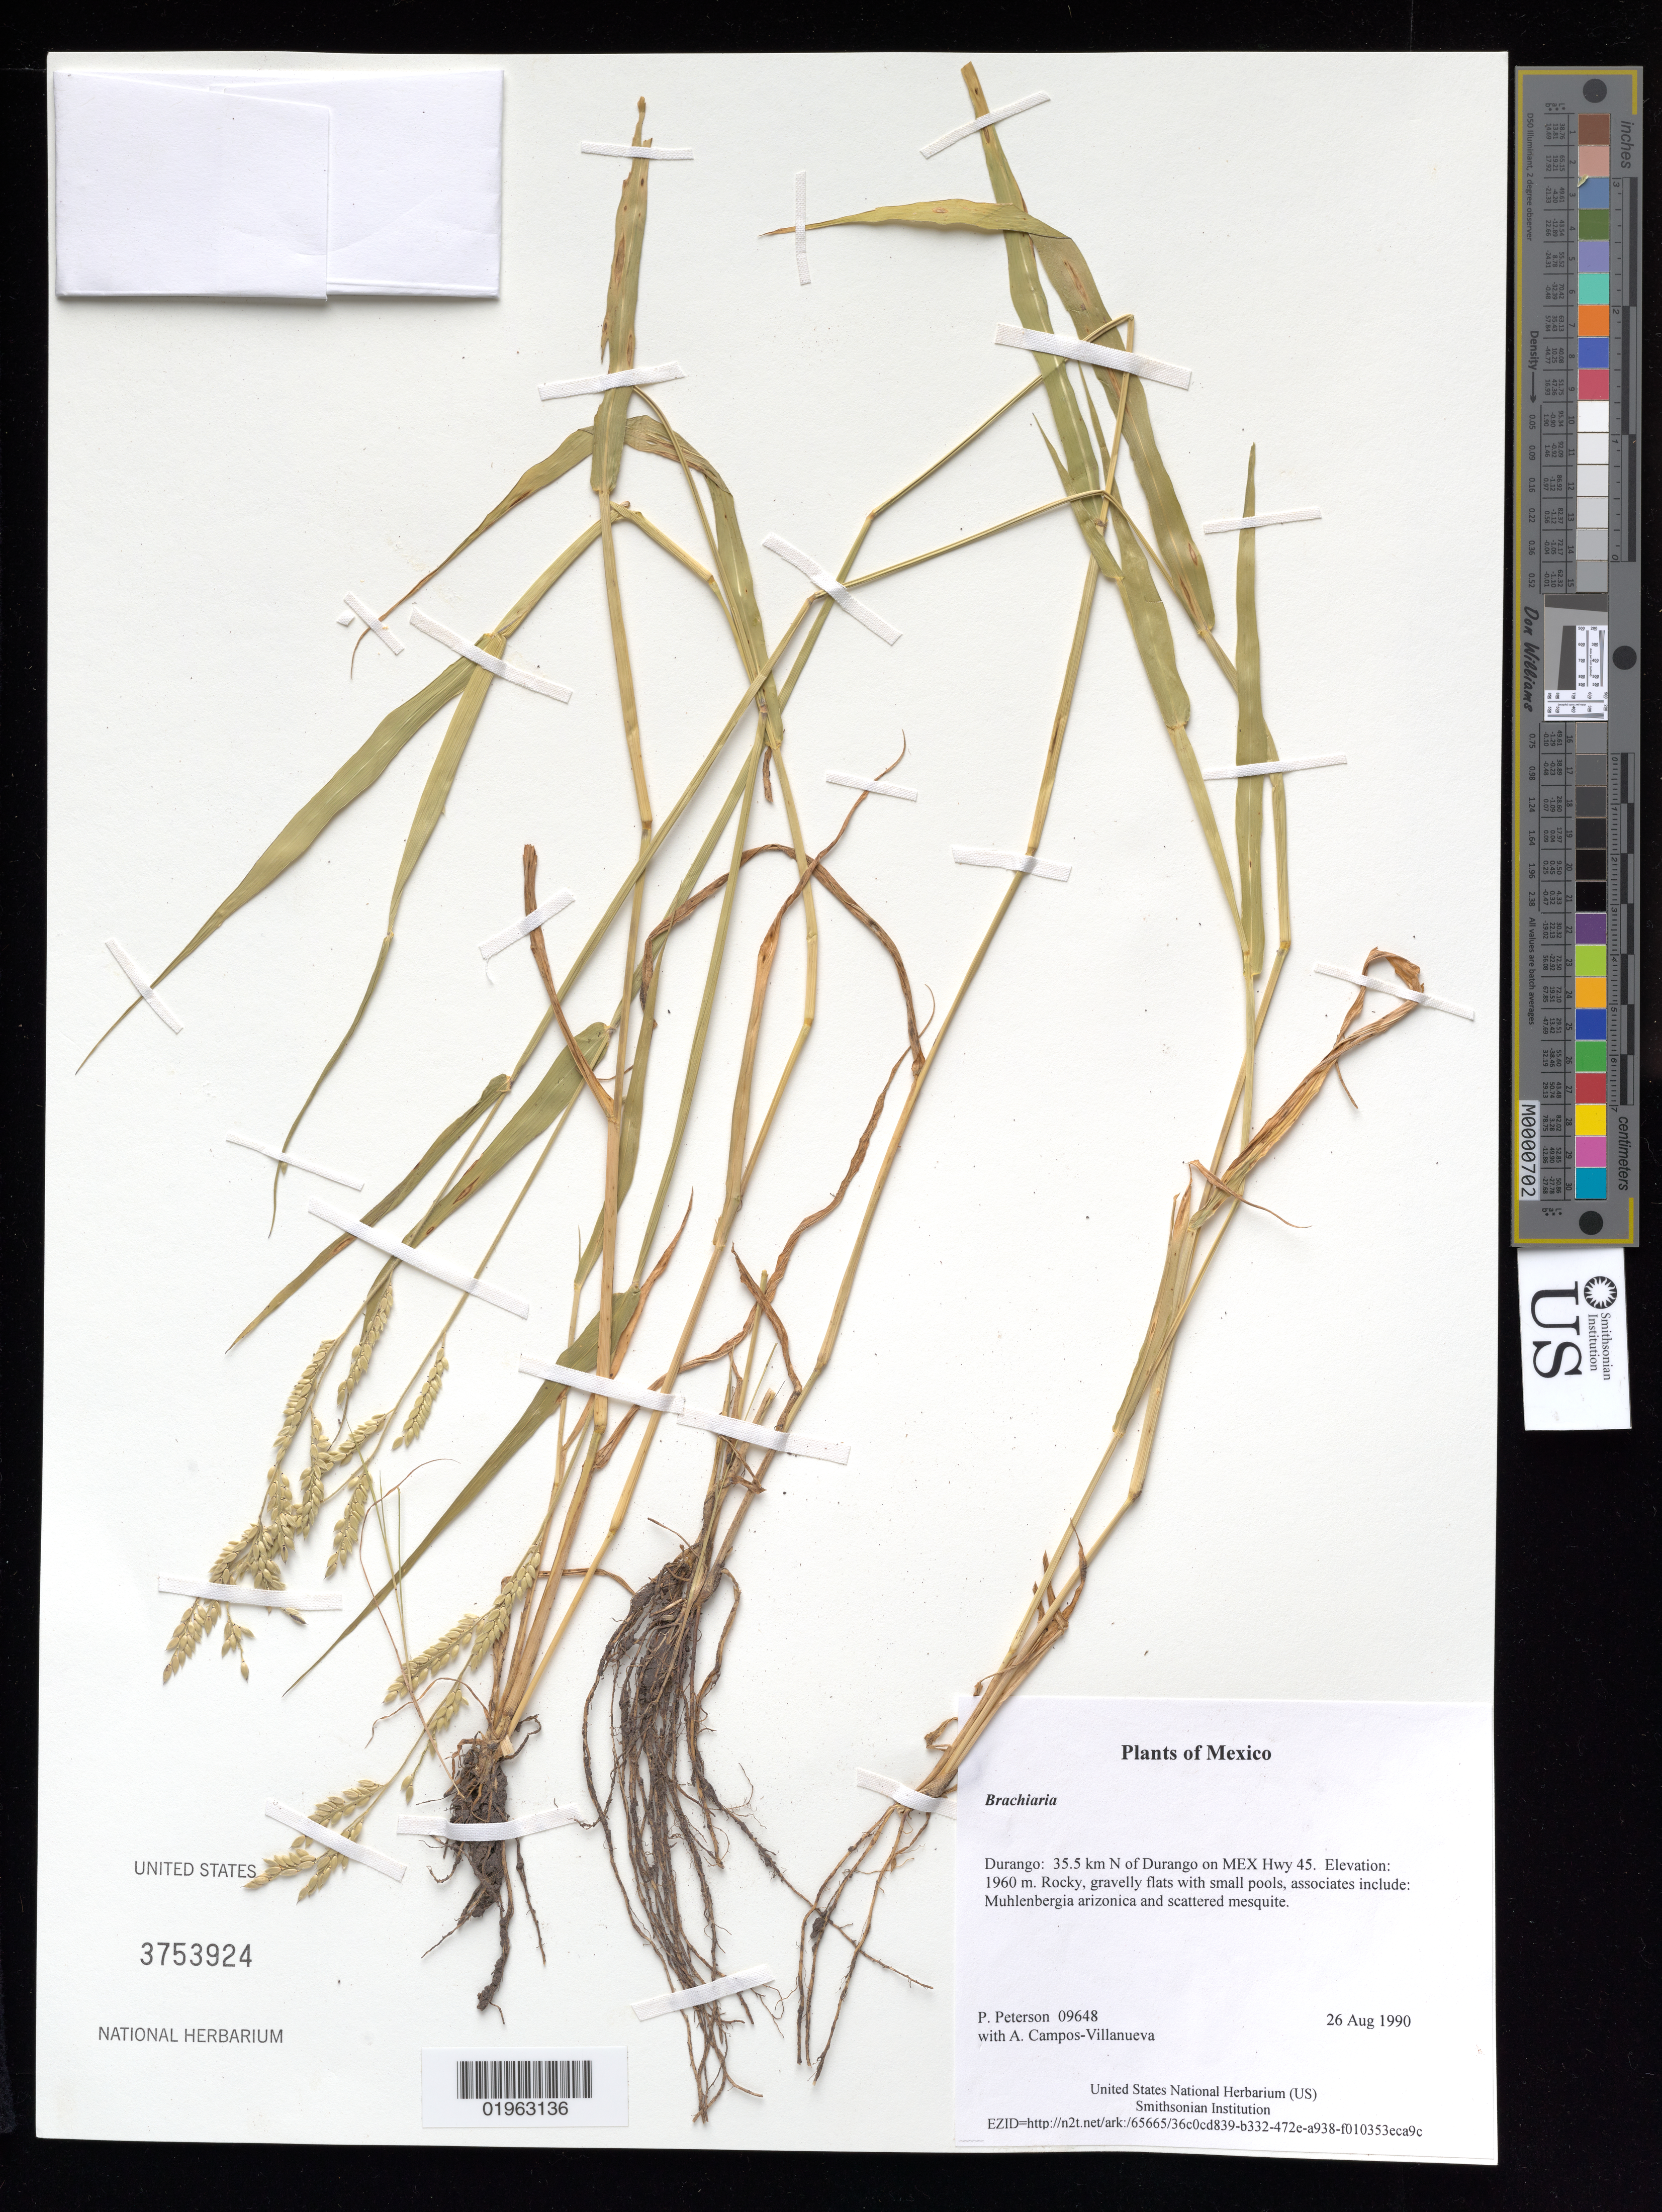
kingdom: Plantae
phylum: Tracheophyta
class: Liliopsida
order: Poales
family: Poaceae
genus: Urochloa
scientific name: Urochloa sp.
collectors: P. M. Peterson & A. Campos-Villanueva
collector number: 09648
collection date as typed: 26 Aug 1990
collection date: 1990-08-26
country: Mexico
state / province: Durango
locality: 35.5 km N of Durango on MEX Hwy 45.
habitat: Rocky, gravelly flats with small pools, associates include: Muhlenbergia arizonica and scattered mesquite.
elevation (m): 1960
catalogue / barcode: US 3753924